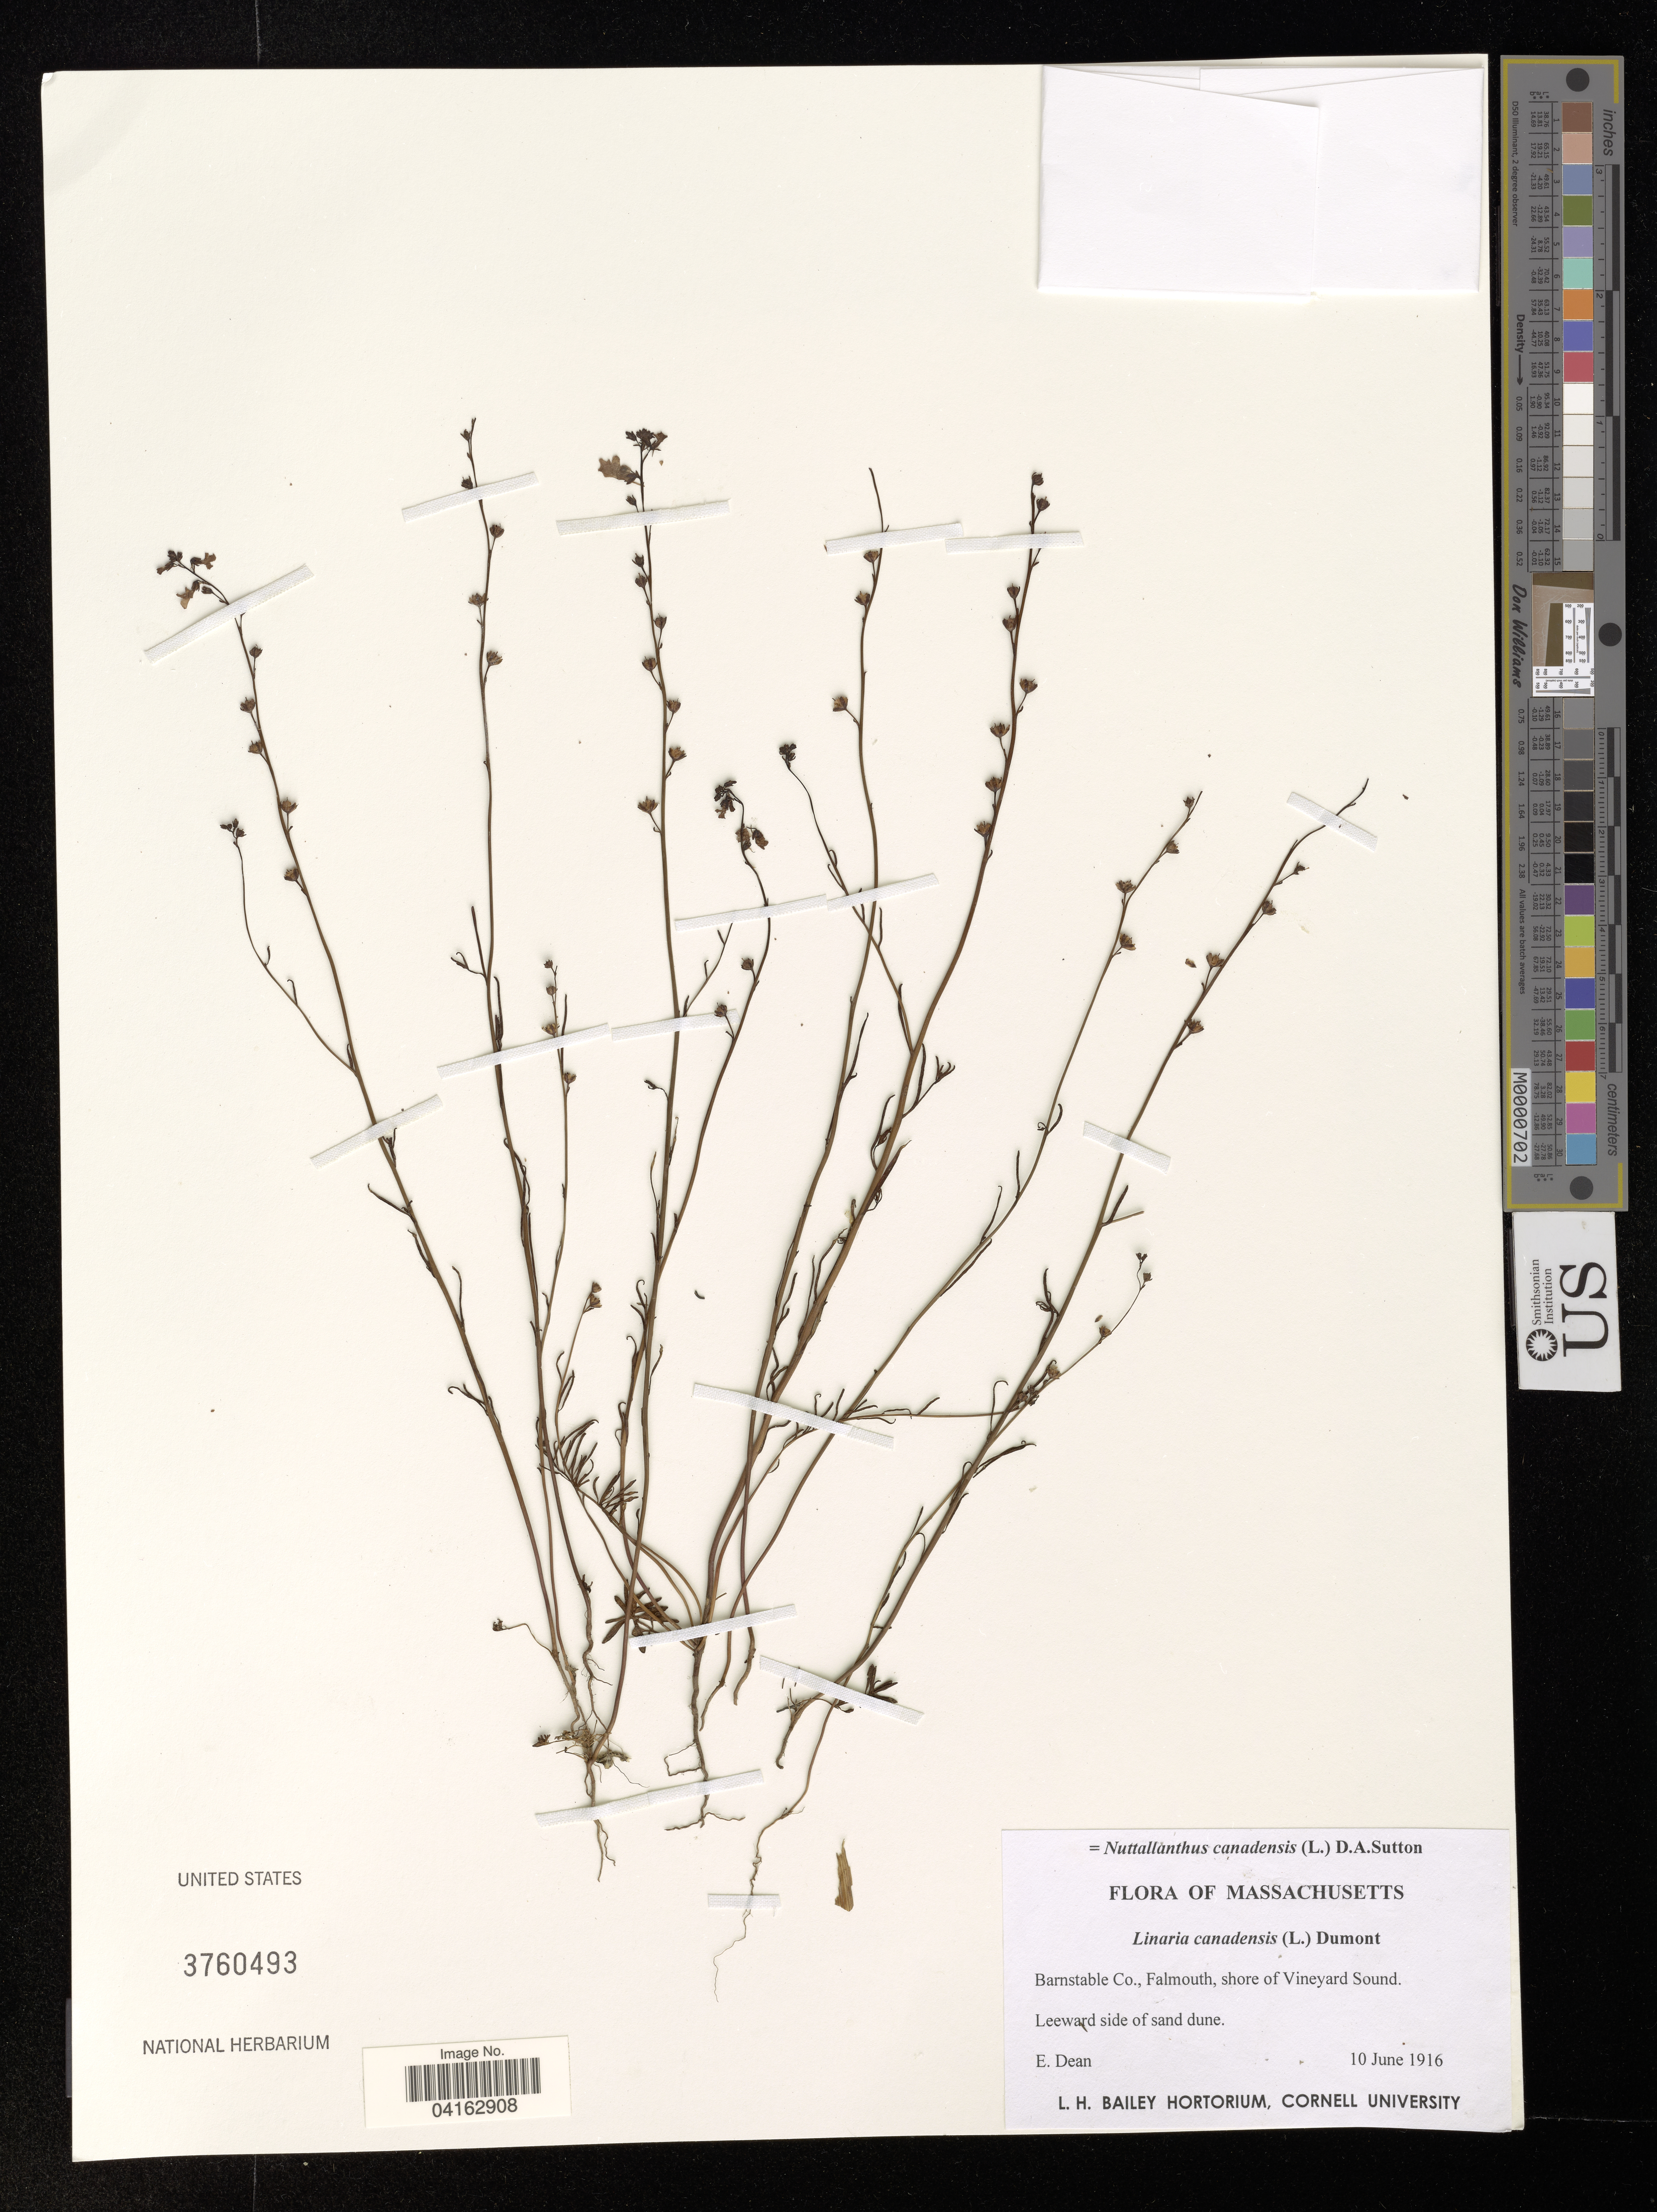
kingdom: Plantae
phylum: Tracheophyta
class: Magnoliopsida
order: Lamiales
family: Plantaginaceae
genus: Linaria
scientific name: Linaria canadensis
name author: (L.) Dum. Cours.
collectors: E. A. Dean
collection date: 1916-06-10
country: United States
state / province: Massachusetts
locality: Barnstable Co., Falmouth, shore of Vineyard Sound.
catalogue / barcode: US 3760493